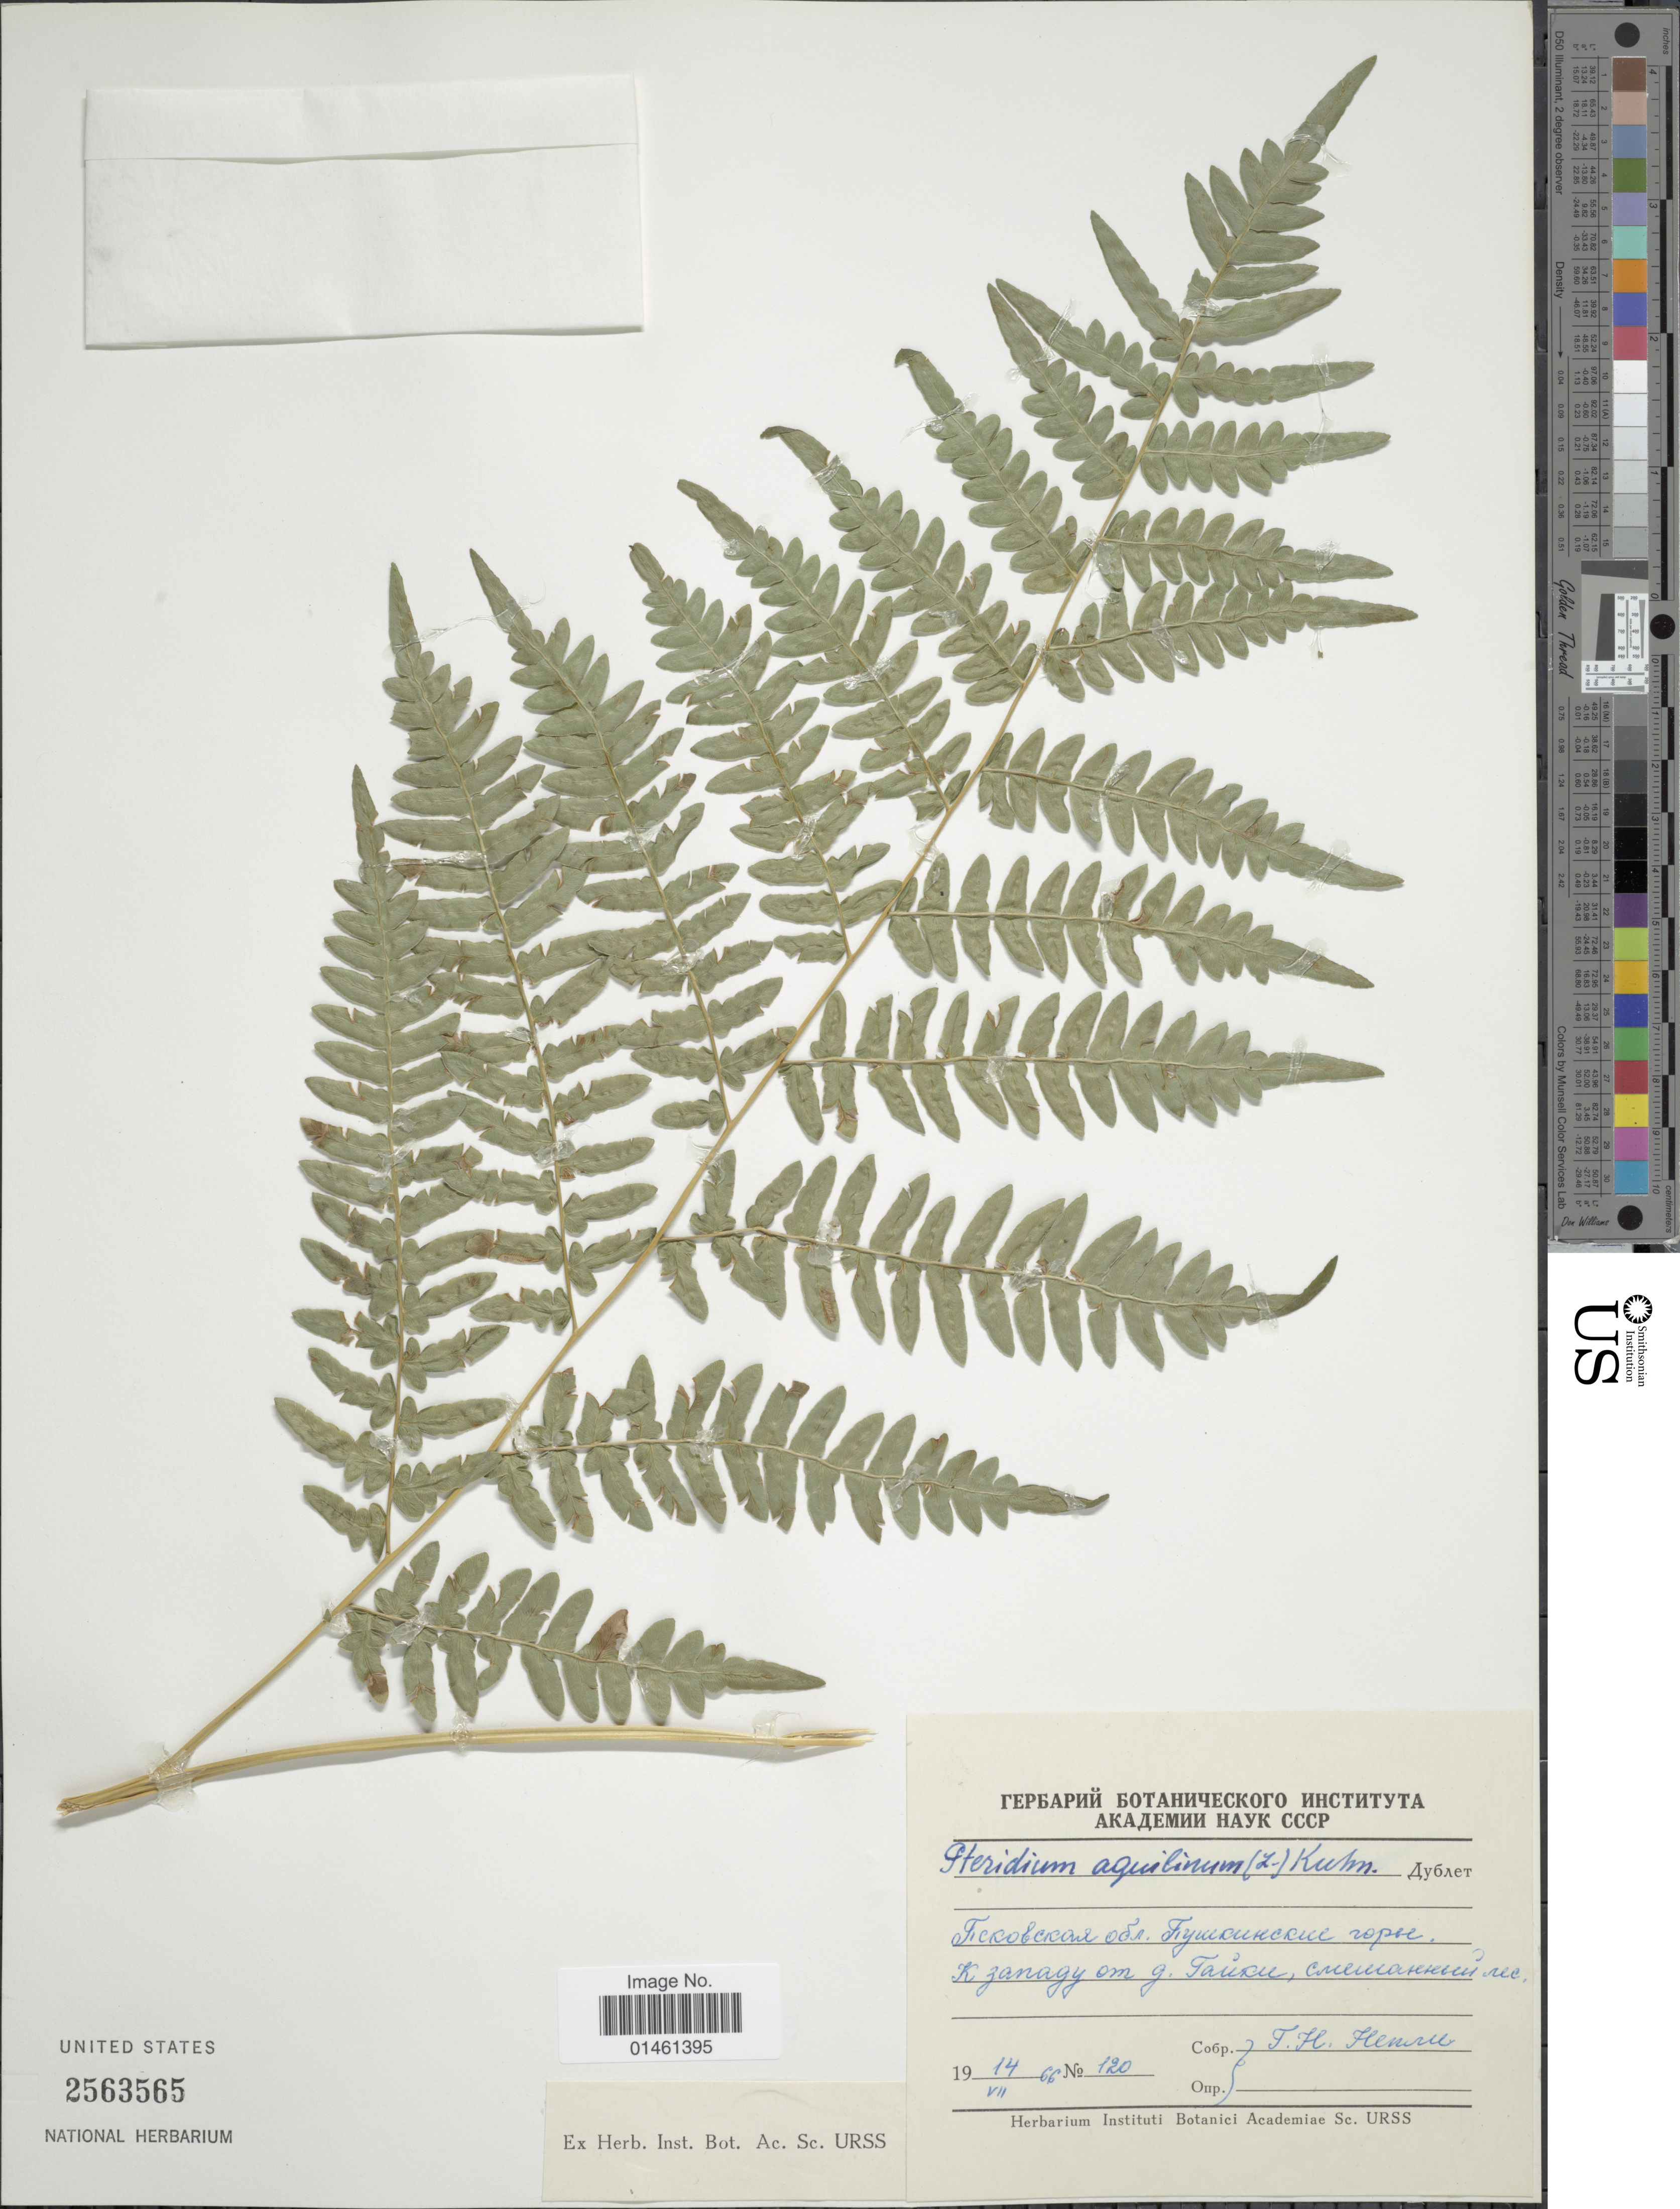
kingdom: Plantae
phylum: Tracheophyta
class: Polypodiopsida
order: Polypodiales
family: Dennstaedtiaceae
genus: Pteridium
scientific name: Pteridium aquilinum var. typicum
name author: R.M. Tryon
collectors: F. Hemru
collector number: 120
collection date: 1966-07-14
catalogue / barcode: US 2563565